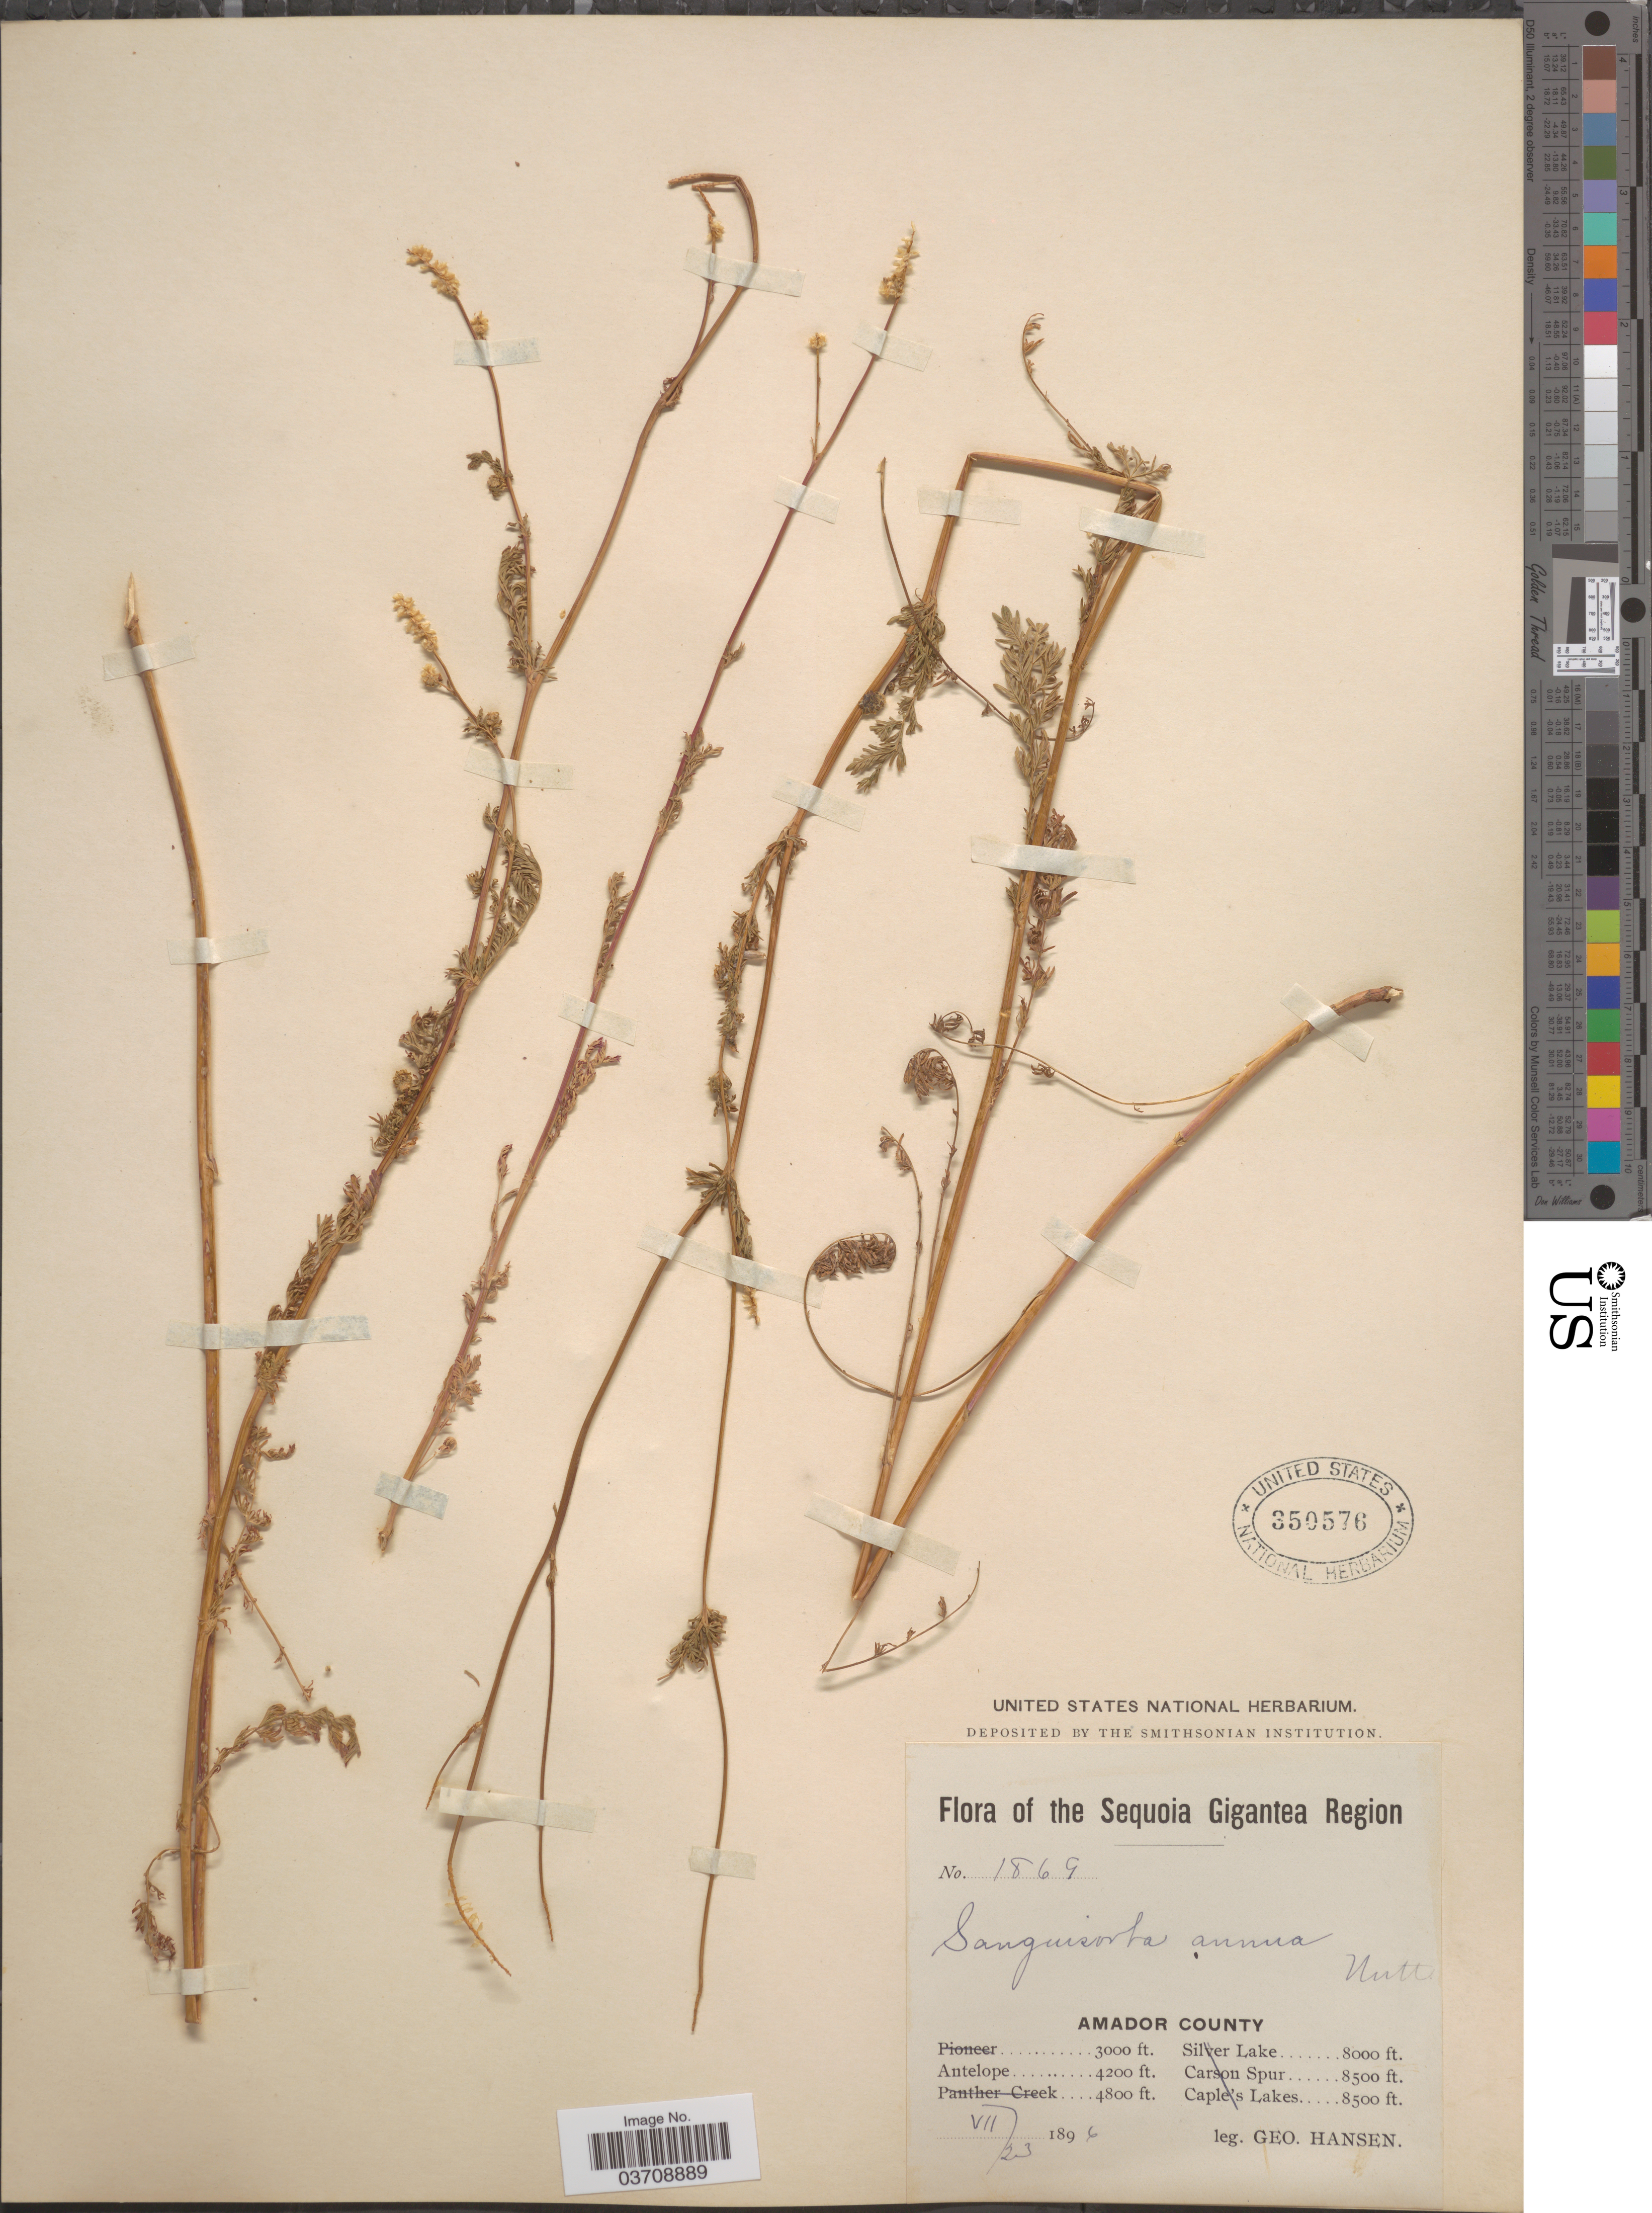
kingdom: Plantae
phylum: Tracheophyta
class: Magnoliopsida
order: Rosales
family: Rosaceae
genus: Sanguisorba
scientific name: Sanguisorba occidentalis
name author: Nutt.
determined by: Strong, Mark T., (BOT), Smithsonian Institution - National Museum of Natural History (UNITED STATES)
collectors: G. Hansen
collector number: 1869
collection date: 1896-07-23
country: United States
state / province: California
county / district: Amador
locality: The Sequoia Gigantea Region. Amador County. Antelope.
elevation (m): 1280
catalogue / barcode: US 350576